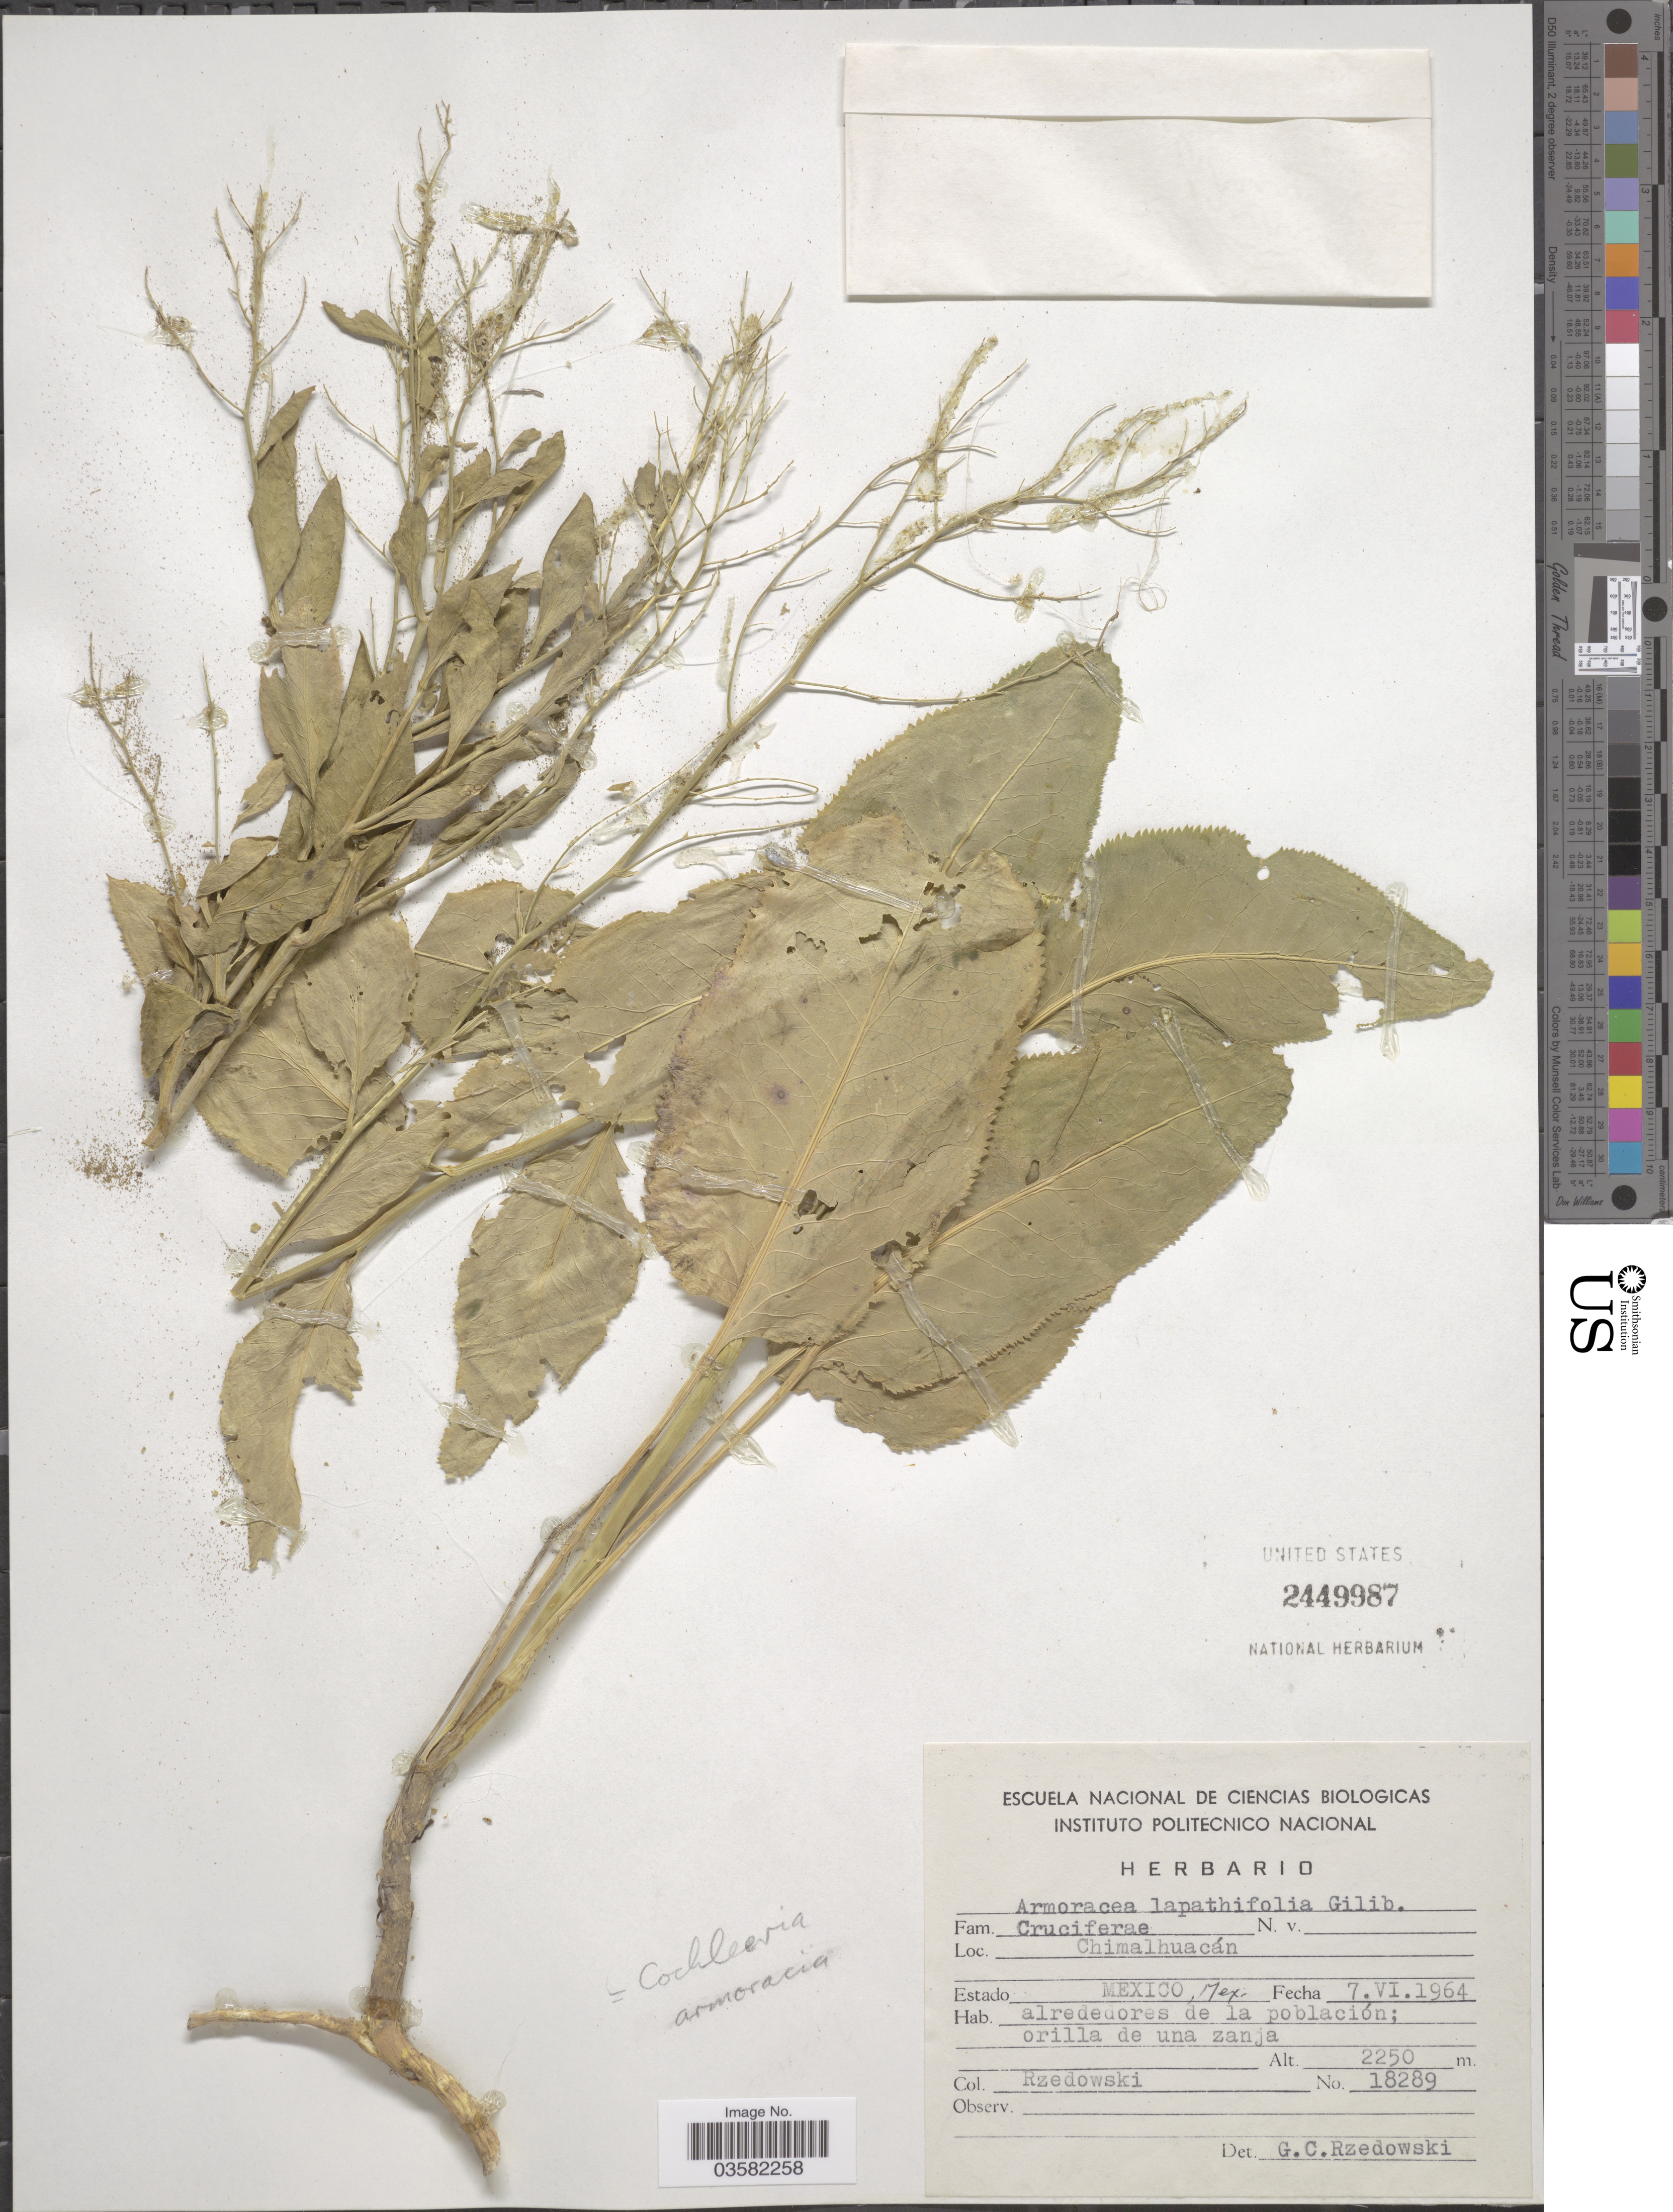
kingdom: Plantae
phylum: Tracheophyta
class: Magnoliopsida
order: Brassicales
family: Brassicaceae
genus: Cochlearia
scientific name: Cochlearia sp.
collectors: Rzedowski, --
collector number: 18289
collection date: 1964-06-07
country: Mexico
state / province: México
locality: Alrededores de la población; orilla de una zanja.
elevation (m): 2250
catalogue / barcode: US 2449987